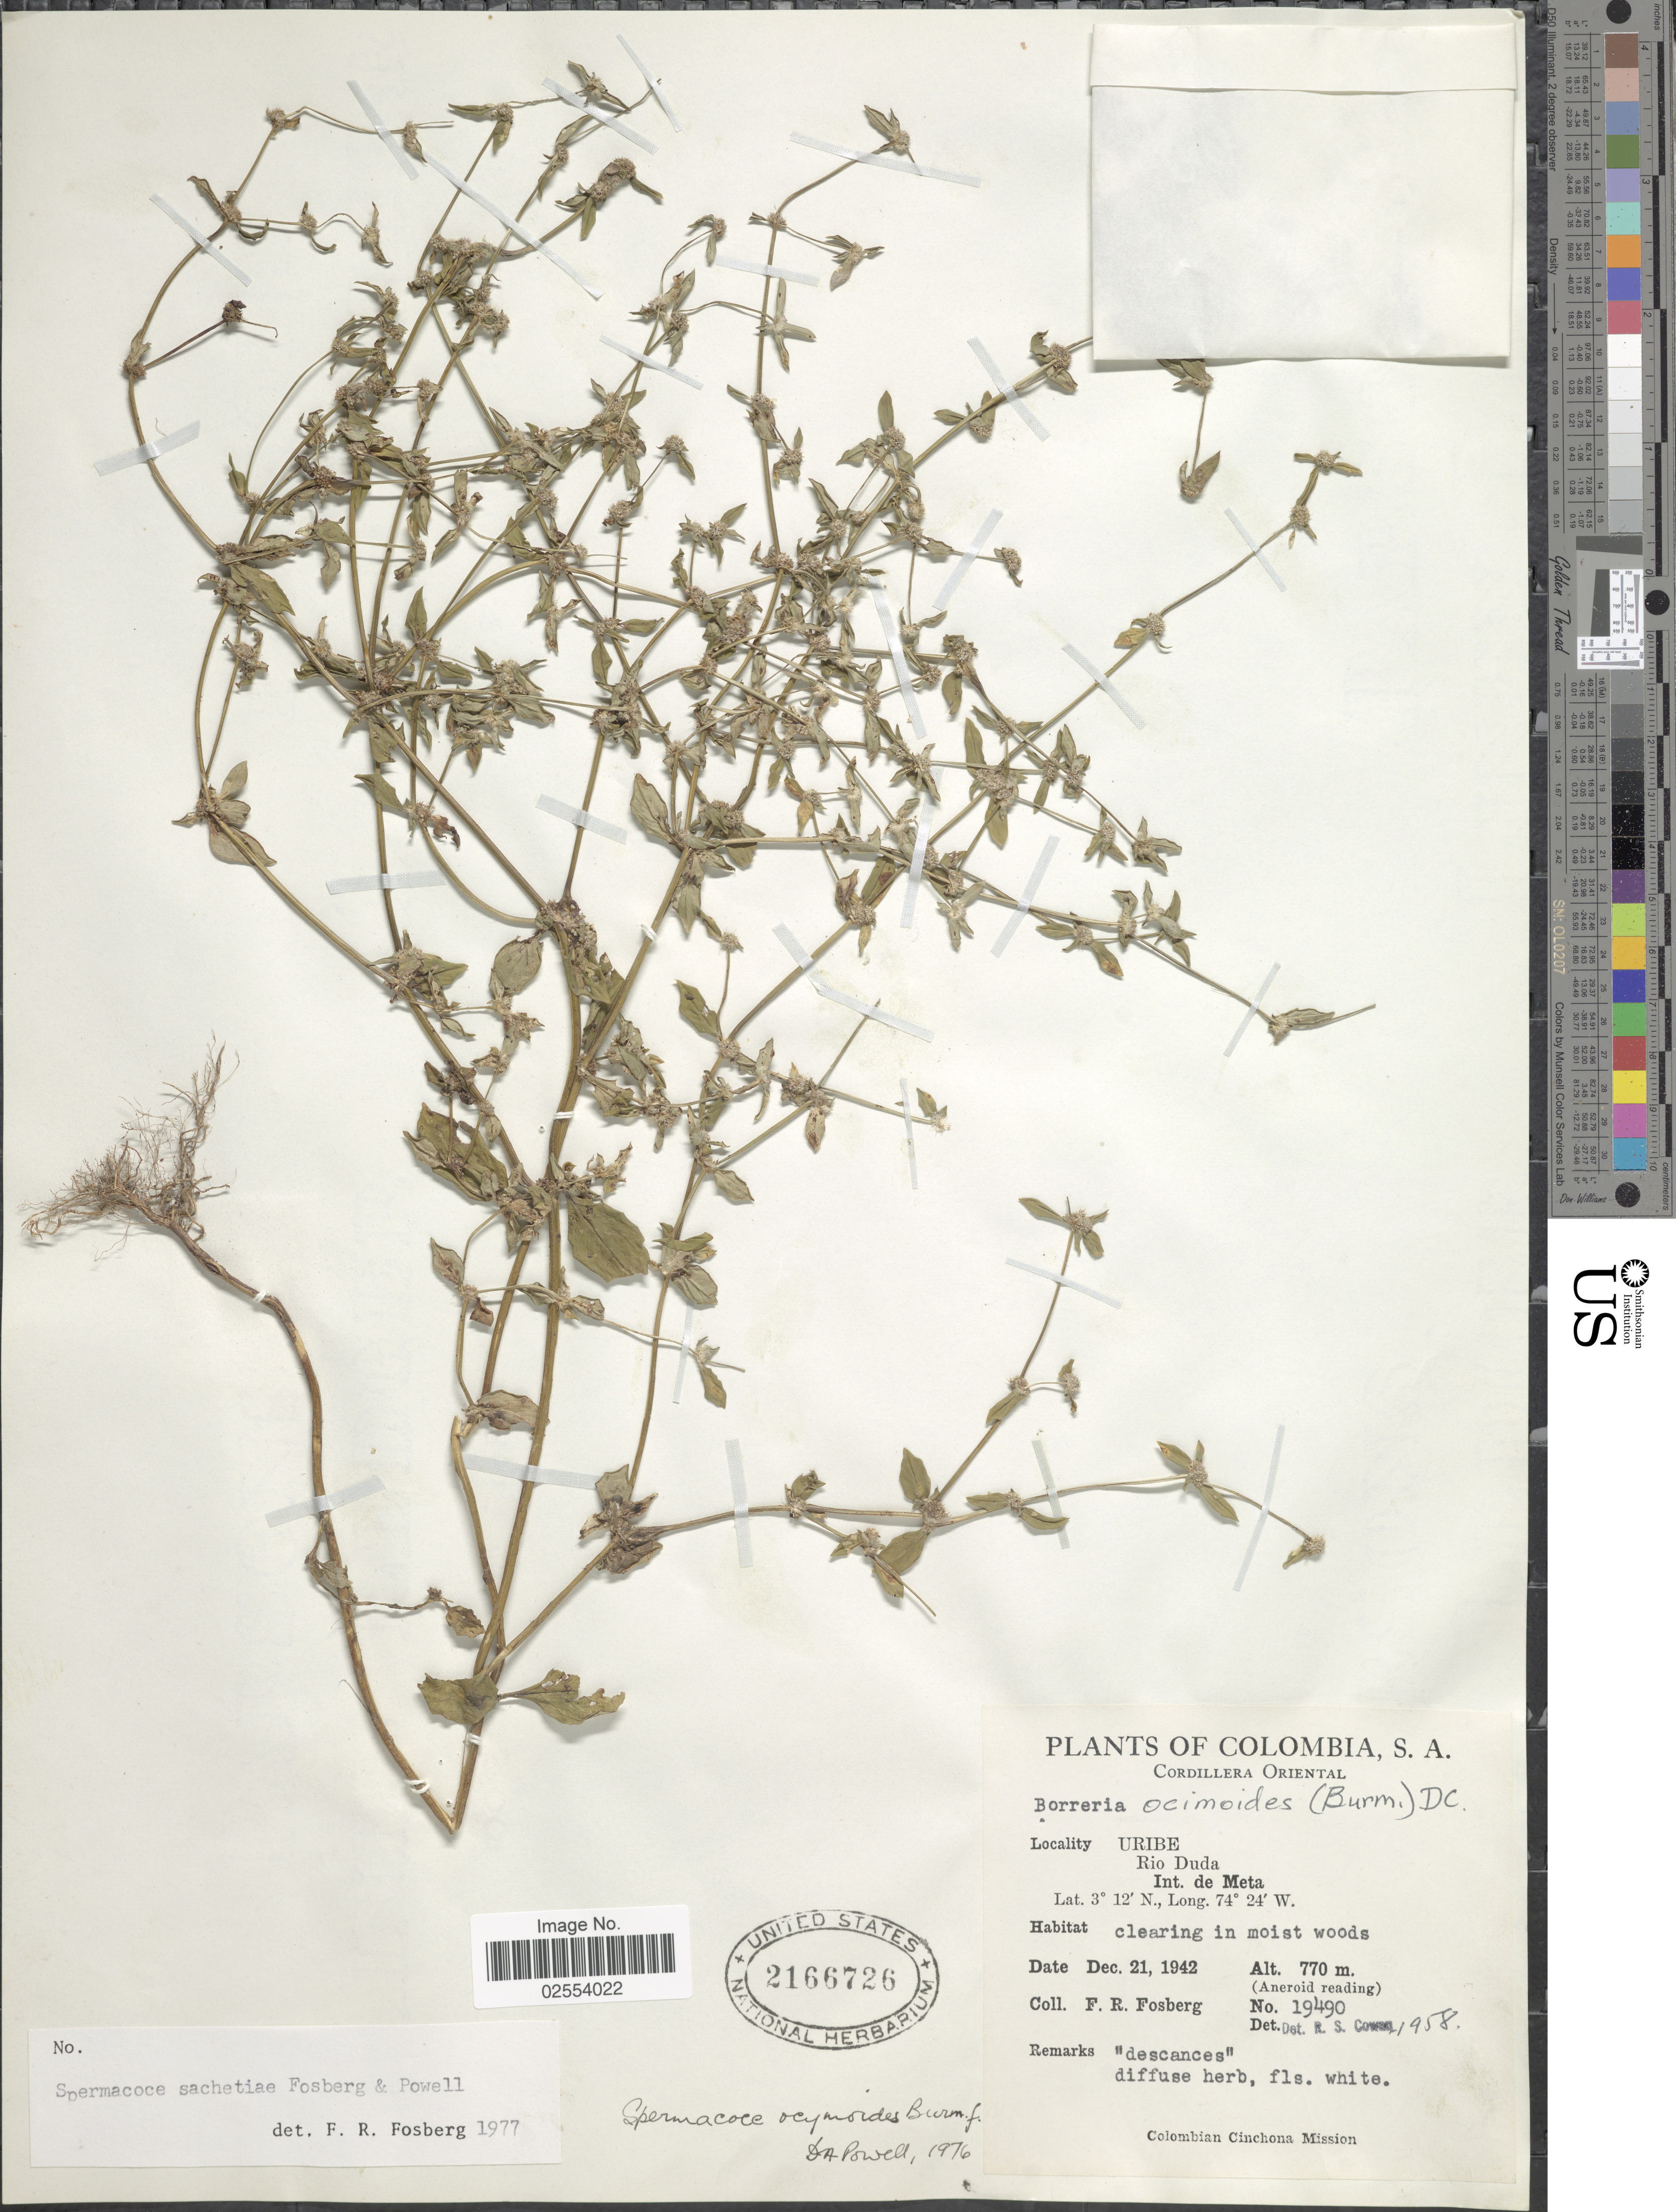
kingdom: Plantae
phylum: Tracheophyta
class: Magnoliopsida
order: Gentianales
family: Rubiaceae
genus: Spermacoce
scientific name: Spermacoce mauritiana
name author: Gideon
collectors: F. R. Fosberg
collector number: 19490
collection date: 1942-12-21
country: Colombia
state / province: Meta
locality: Cordillera Oriental, Uribe, Rio Duda, Int. de Meta.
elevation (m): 770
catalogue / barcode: US 2166726